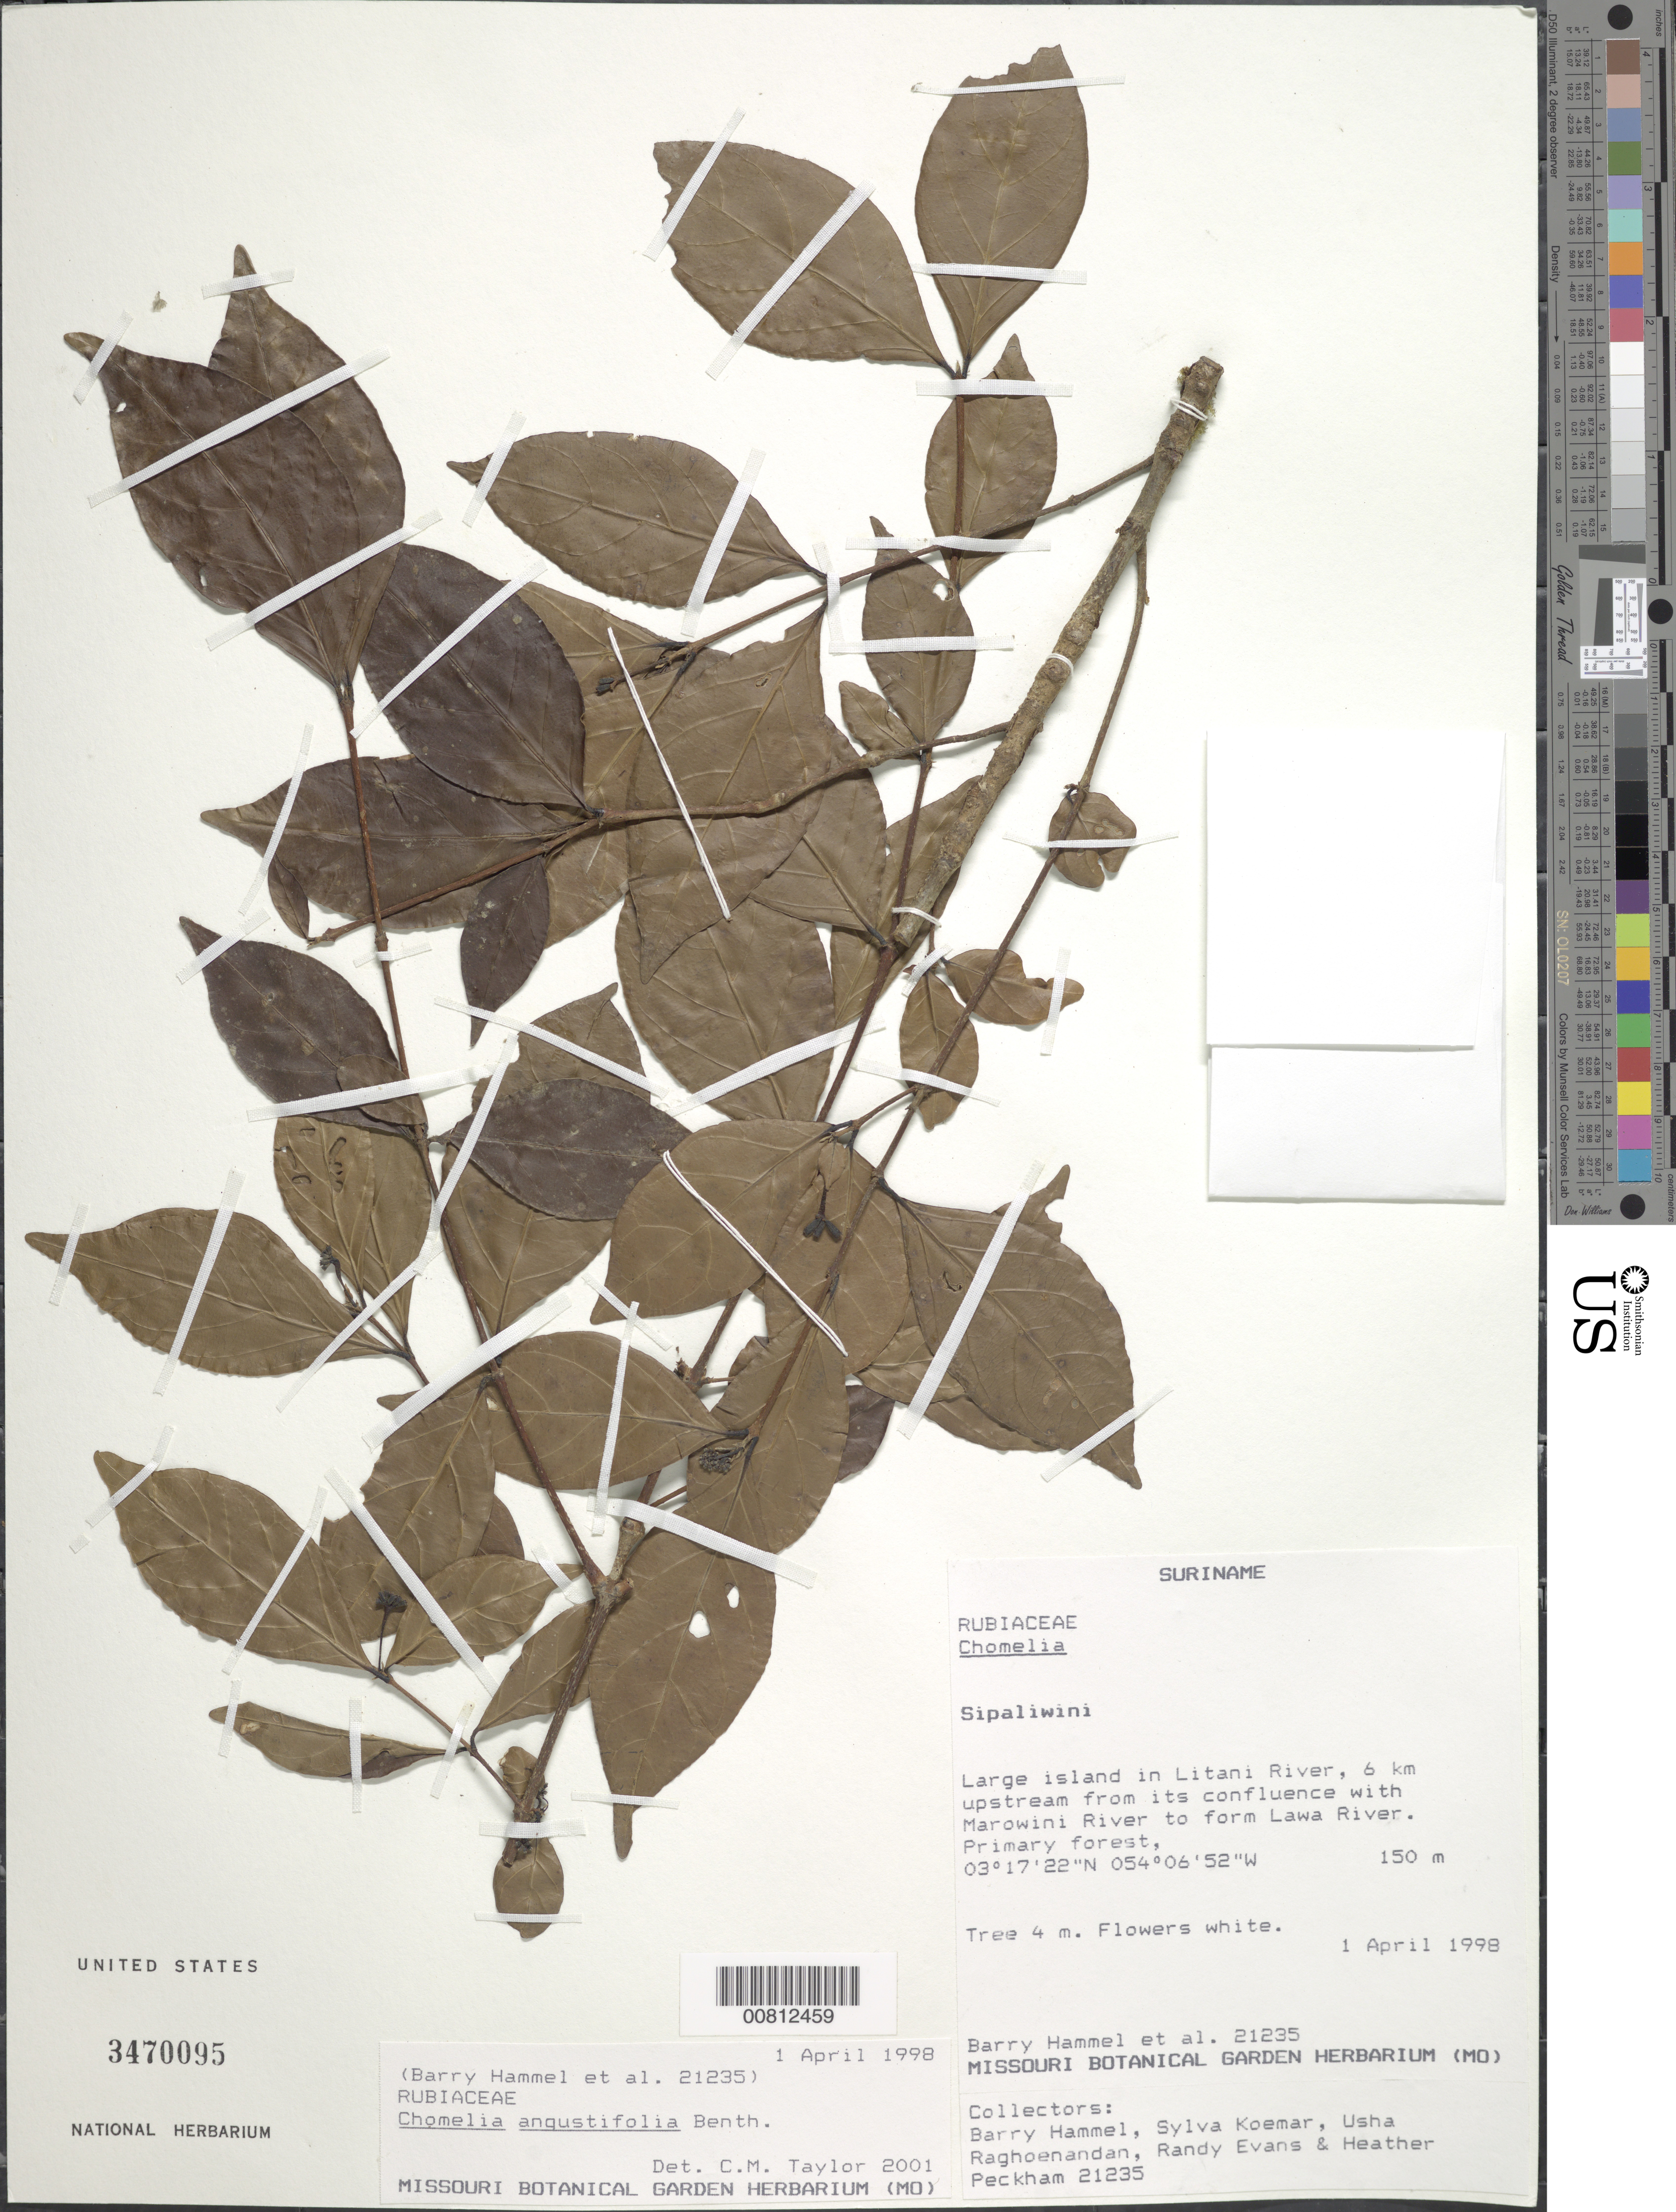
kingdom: Plantae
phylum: Tracheophyta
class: Magnoliopsida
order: Gentianales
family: Rubiaceae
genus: Chomelia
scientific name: Chomelia angustifolia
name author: Benth.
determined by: Taylor, Charlotte M.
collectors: B. Hammel, S. Koemar, U. Raghoenandan, R. Evans & H. Peckham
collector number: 21235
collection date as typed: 1-Apr-98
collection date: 1998-04-01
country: Suriname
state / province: Sipaliwini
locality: Litani R., 6 km upstream from confl. with Marowini R. to form Lawa R.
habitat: Primary forest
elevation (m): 150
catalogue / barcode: US 3470095